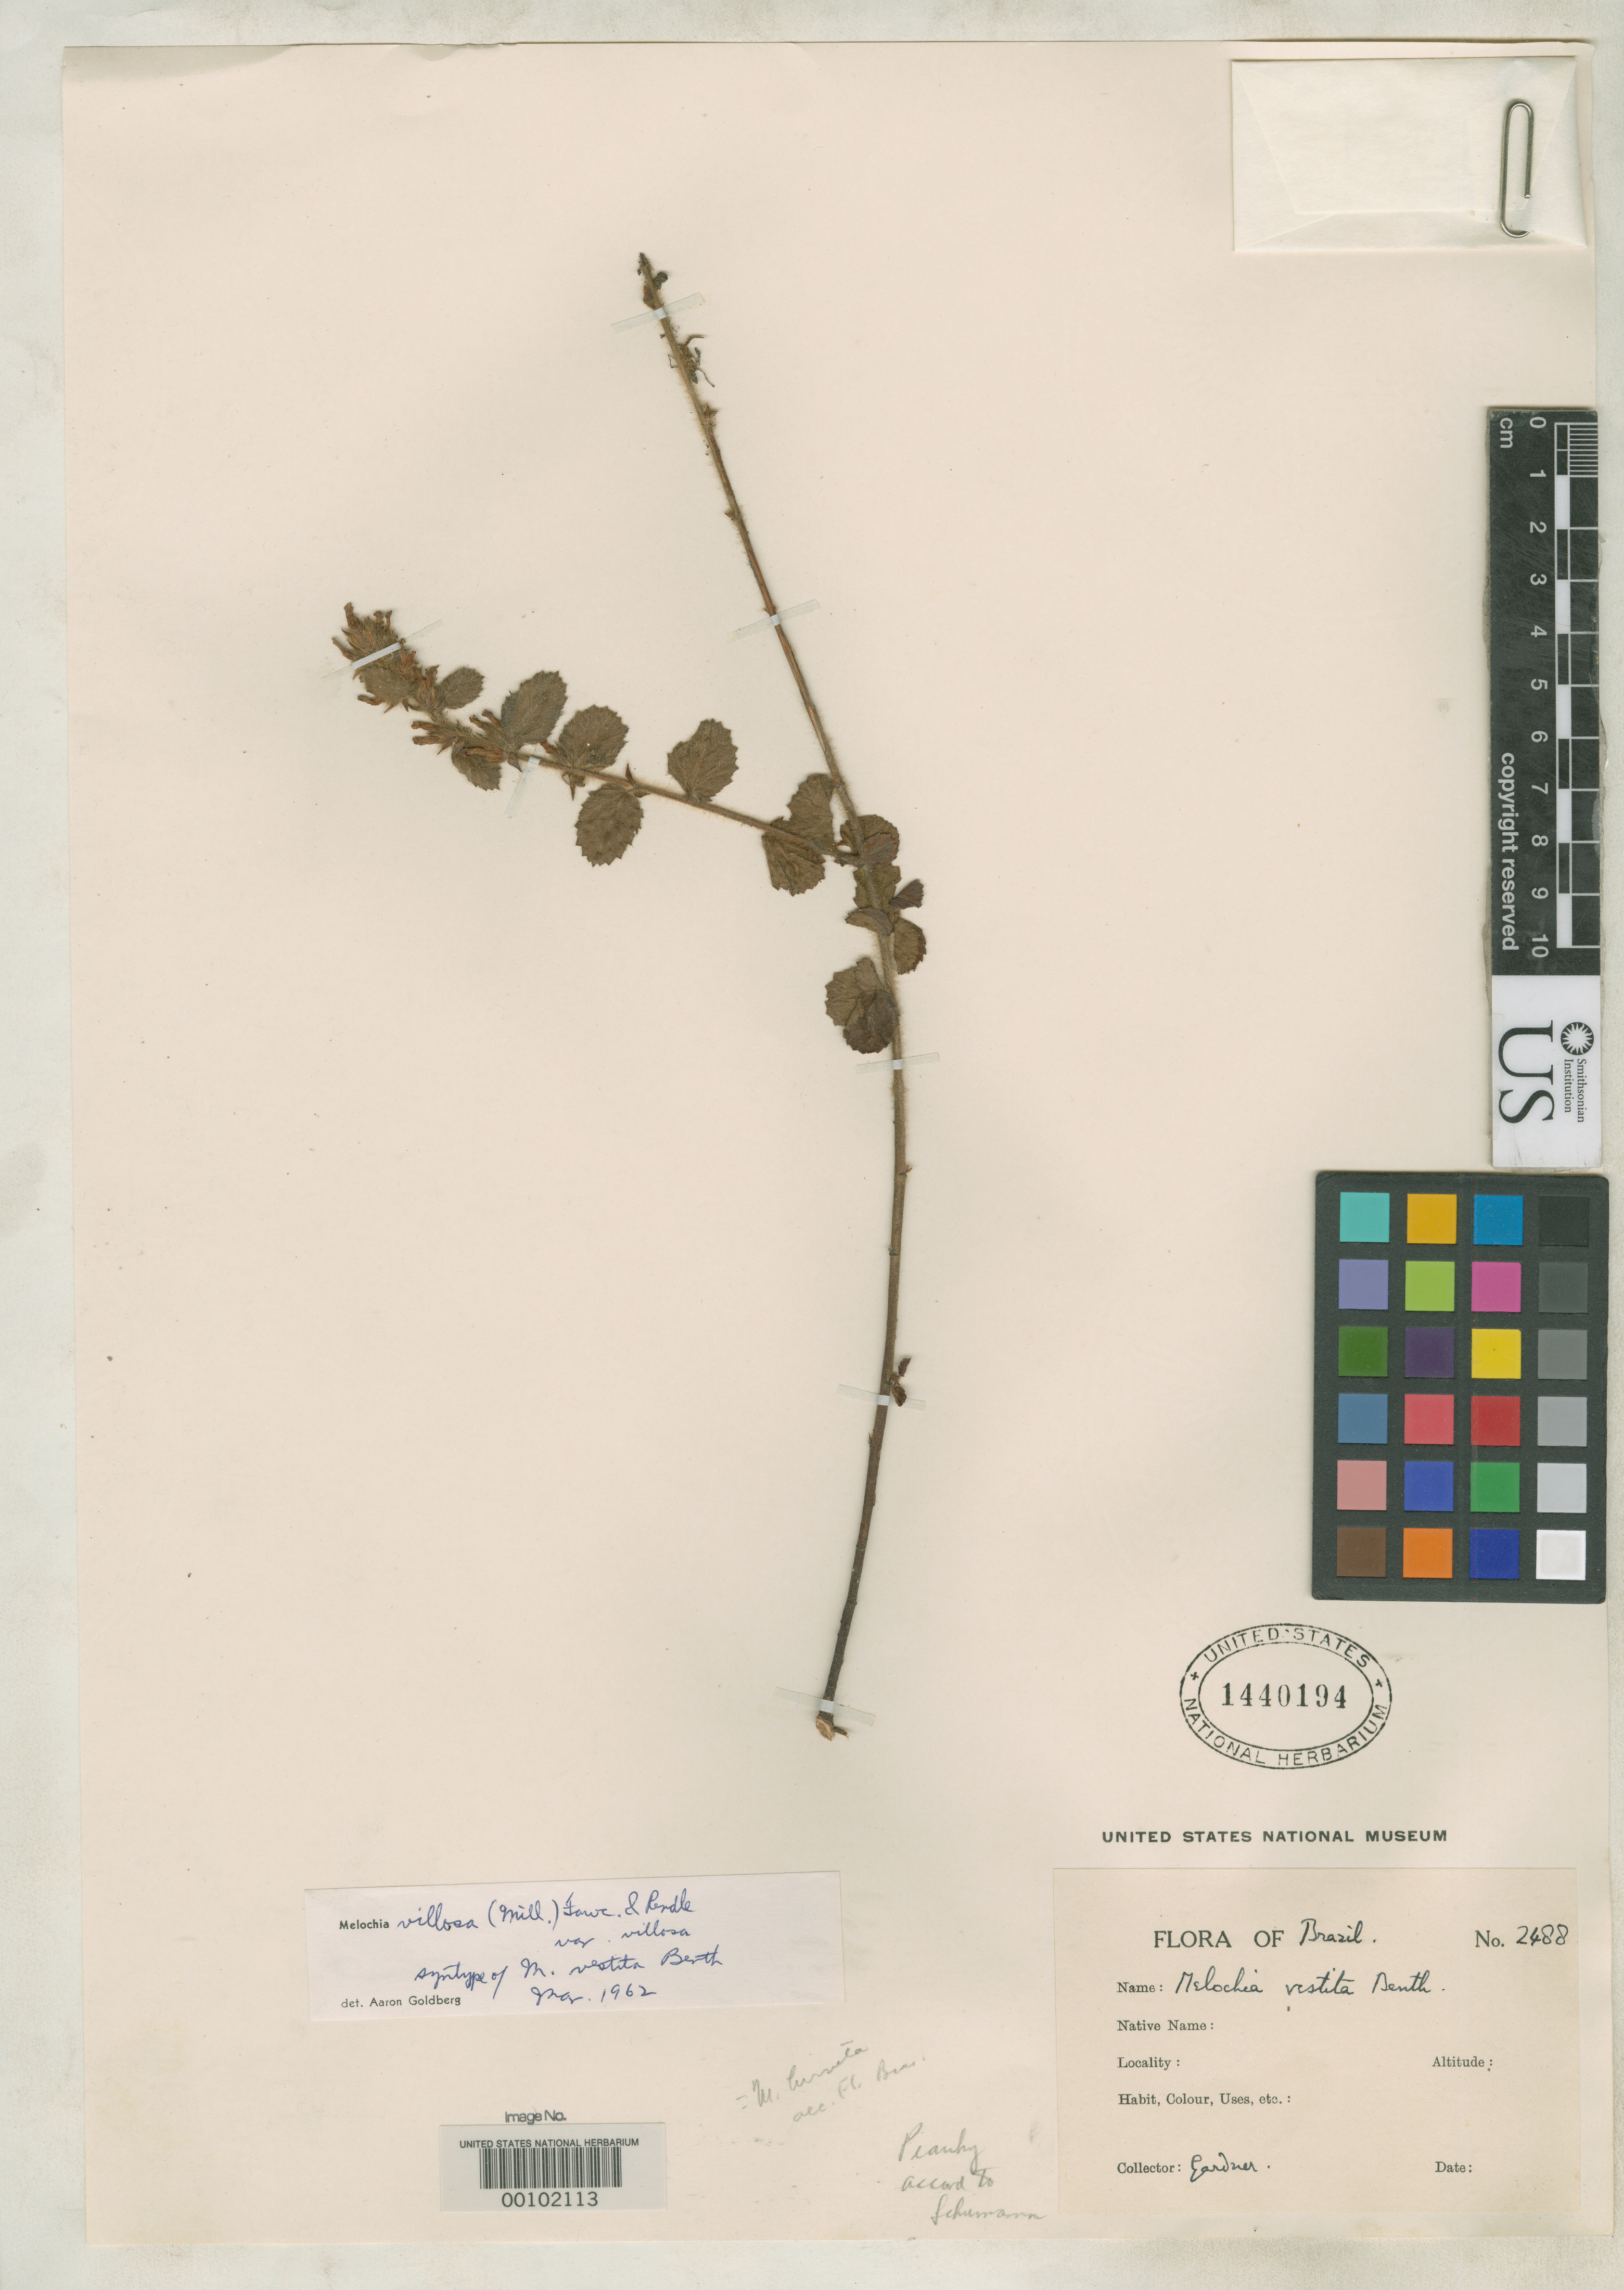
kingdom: Plantae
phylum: Tracheophyta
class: Magnoliopsida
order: Malvales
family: Malvaceae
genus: Melochia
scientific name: Melochia vestita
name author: Benth.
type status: Syntype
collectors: G. Gardner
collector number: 2488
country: Brazil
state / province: Minas Gerais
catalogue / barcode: US 1440194